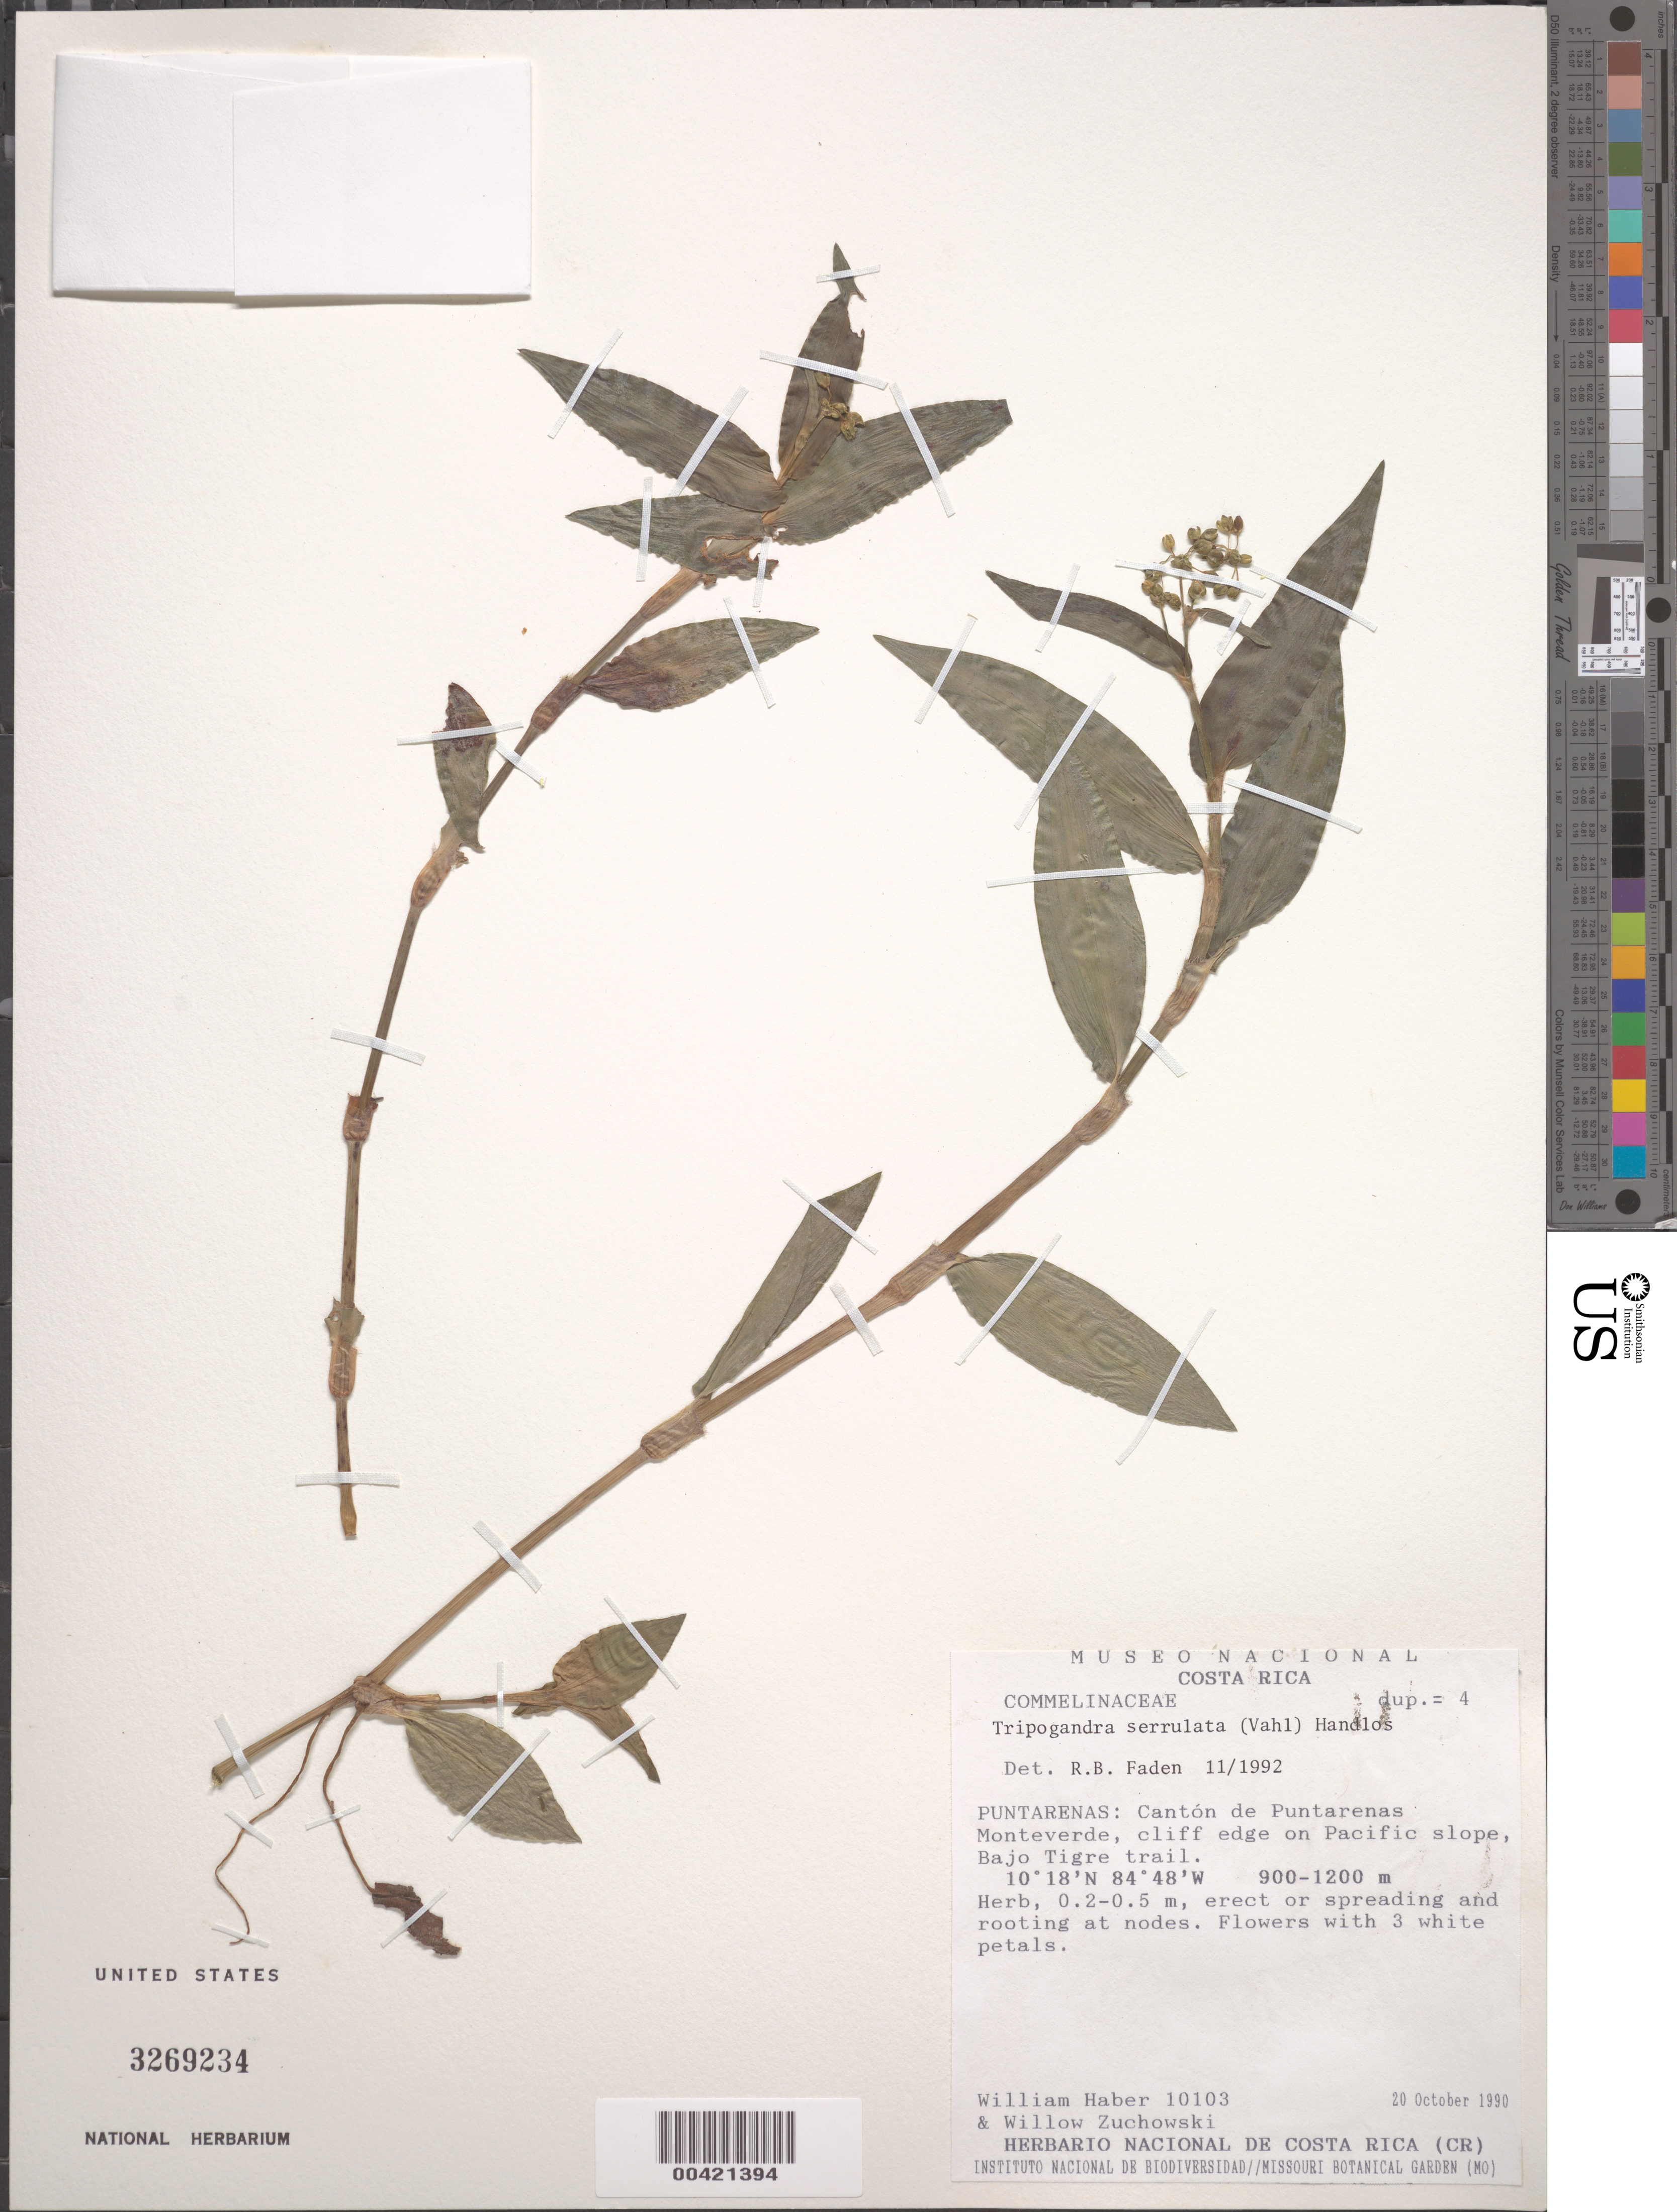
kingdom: Plantae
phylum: Tracheophyta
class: Liliopsida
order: Commelinales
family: Commelinaceae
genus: Tripogandra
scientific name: Tripogandra serrulata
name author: (Vahl) Handlos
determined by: Faden, Robert B., (US), Smithsonian Institution - National Museum of Natural History (UNITED STATES)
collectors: W. A. Haber & W. Zuchowski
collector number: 10103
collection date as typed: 20 Oct 1990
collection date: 1990-10-20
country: Costa Rica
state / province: Puntarenas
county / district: Puntarenas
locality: Canton de puntarenas, monteverde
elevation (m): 900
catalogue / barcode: US 3269234